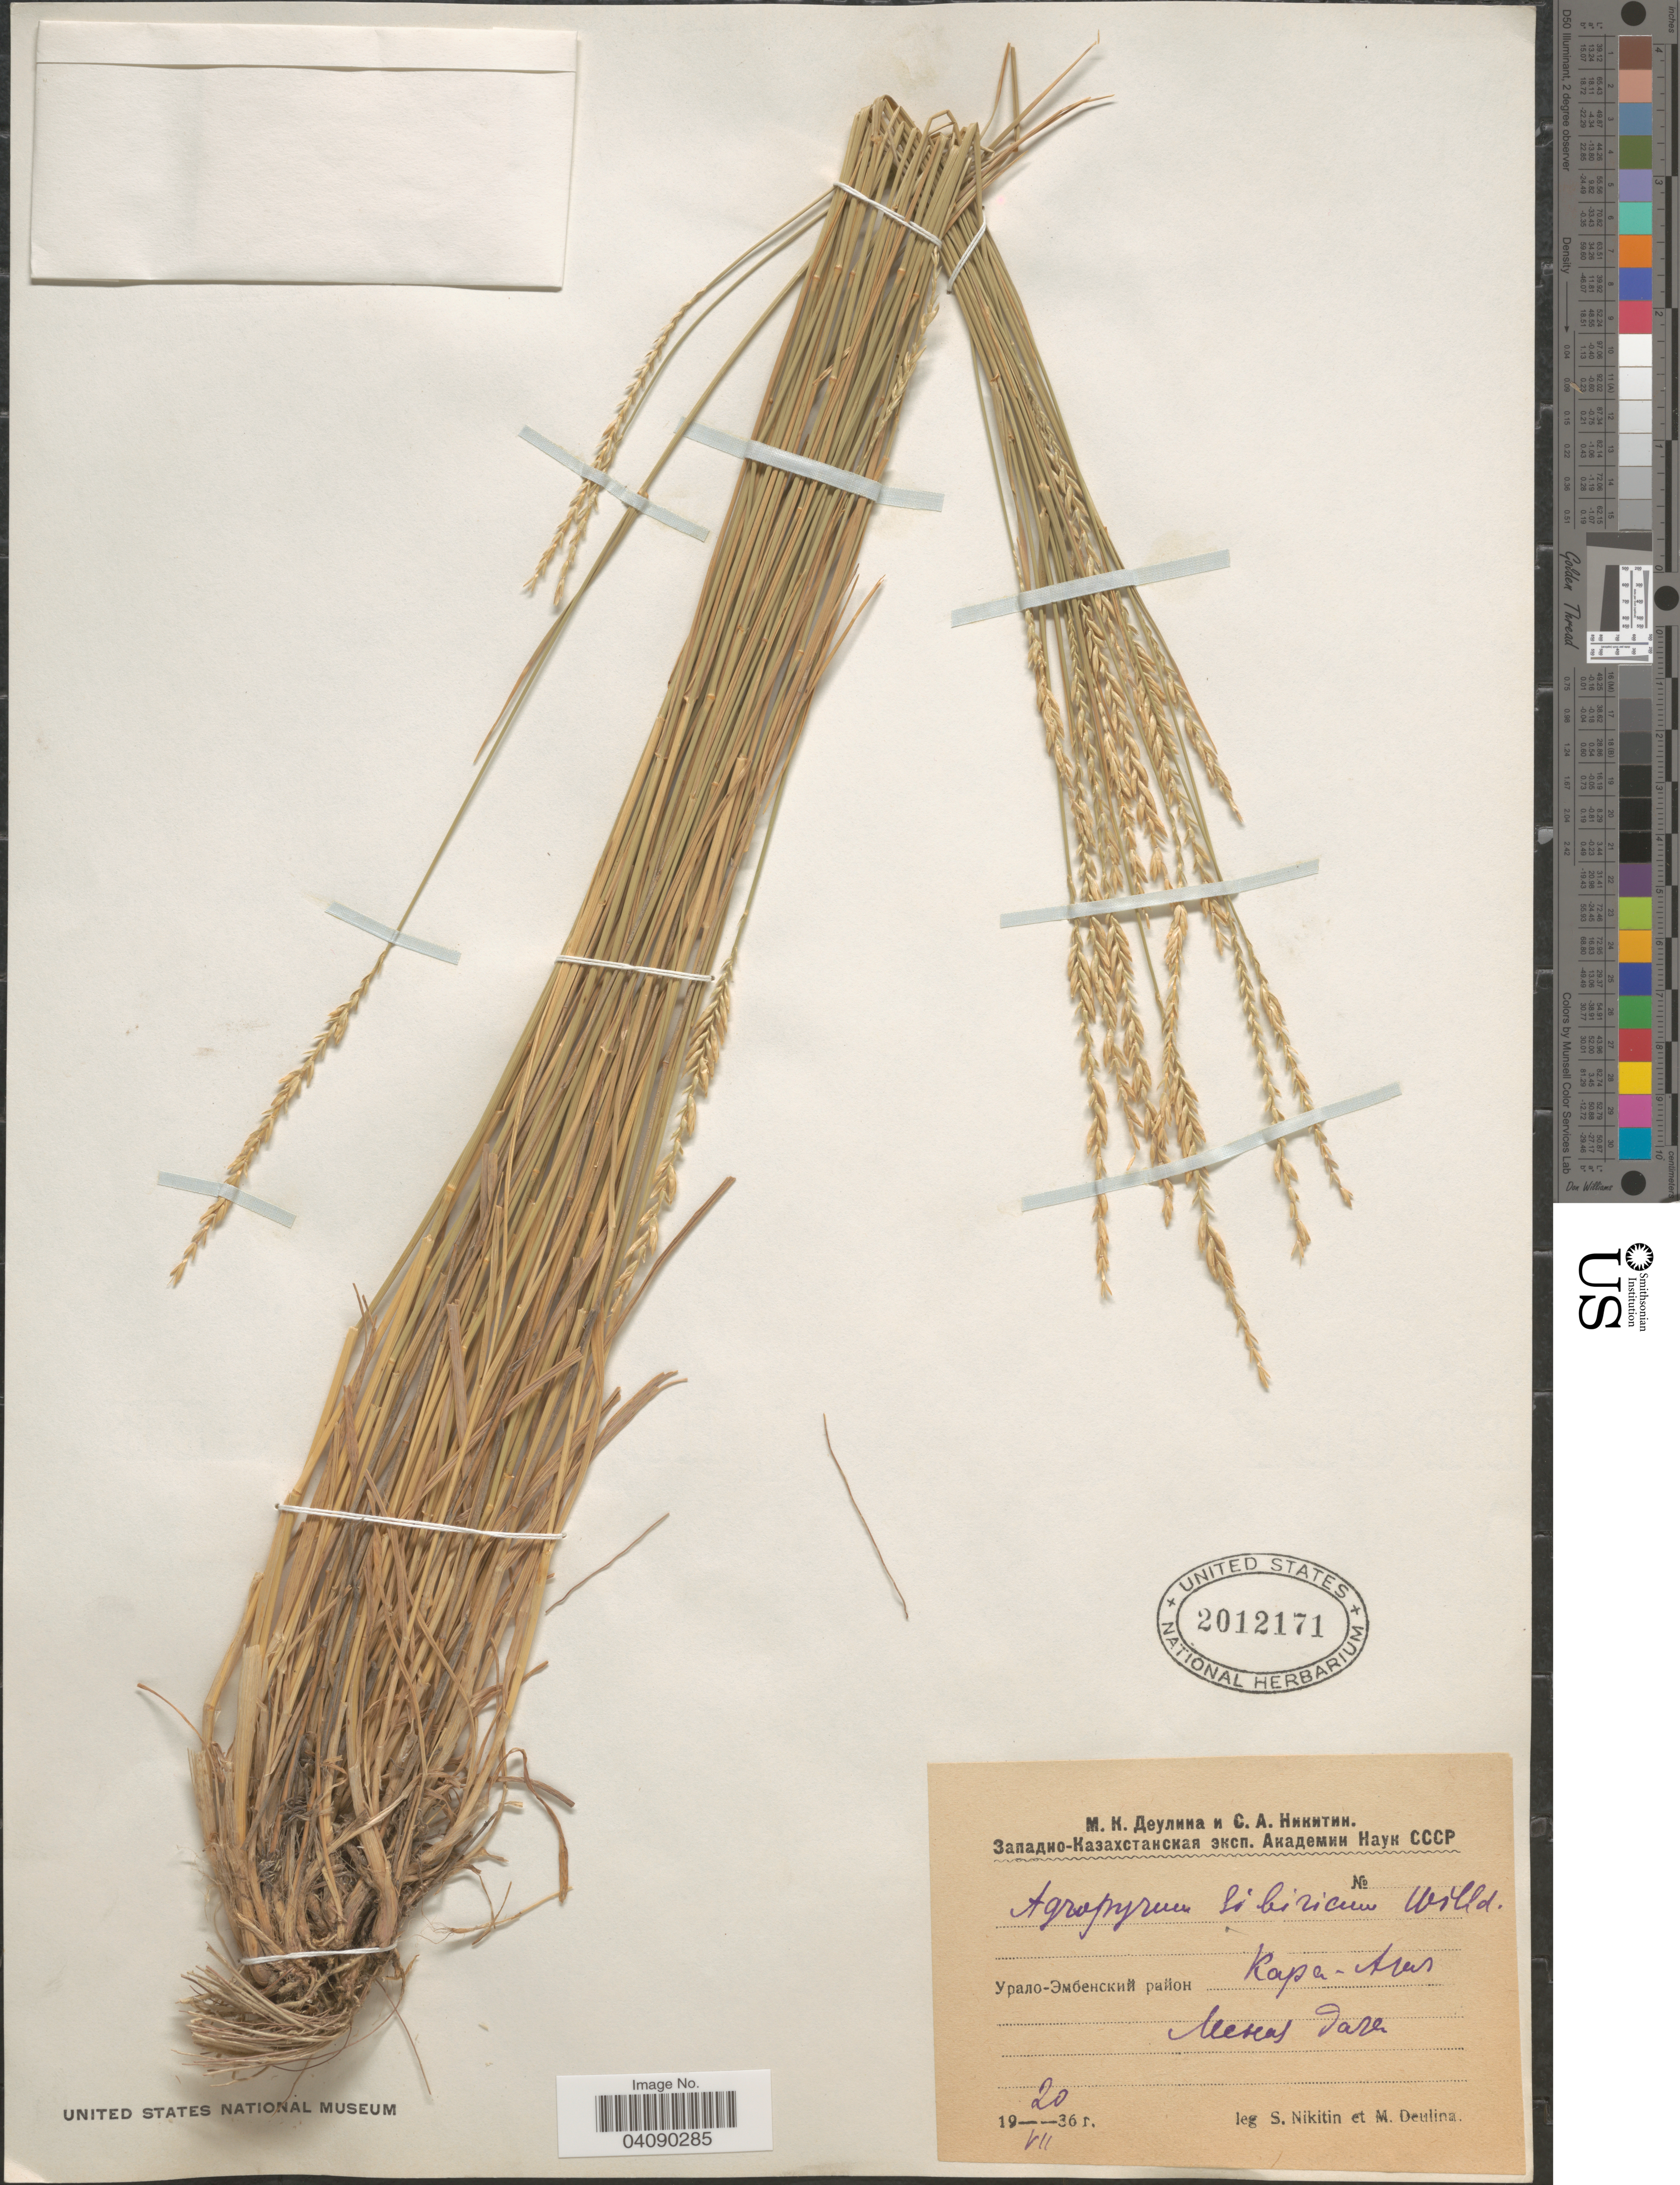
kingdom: Plantae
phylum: Tracheophyta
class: Liliopsida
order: Poales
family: Poaceae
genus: Agropyron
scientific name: Agropyron fragile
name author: (Roth) Candargy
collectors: S. Nikitin & M. Deulina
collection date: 1936-07-20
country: Kazakhstan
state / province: West Kazakhstan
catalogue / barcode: US 2012171